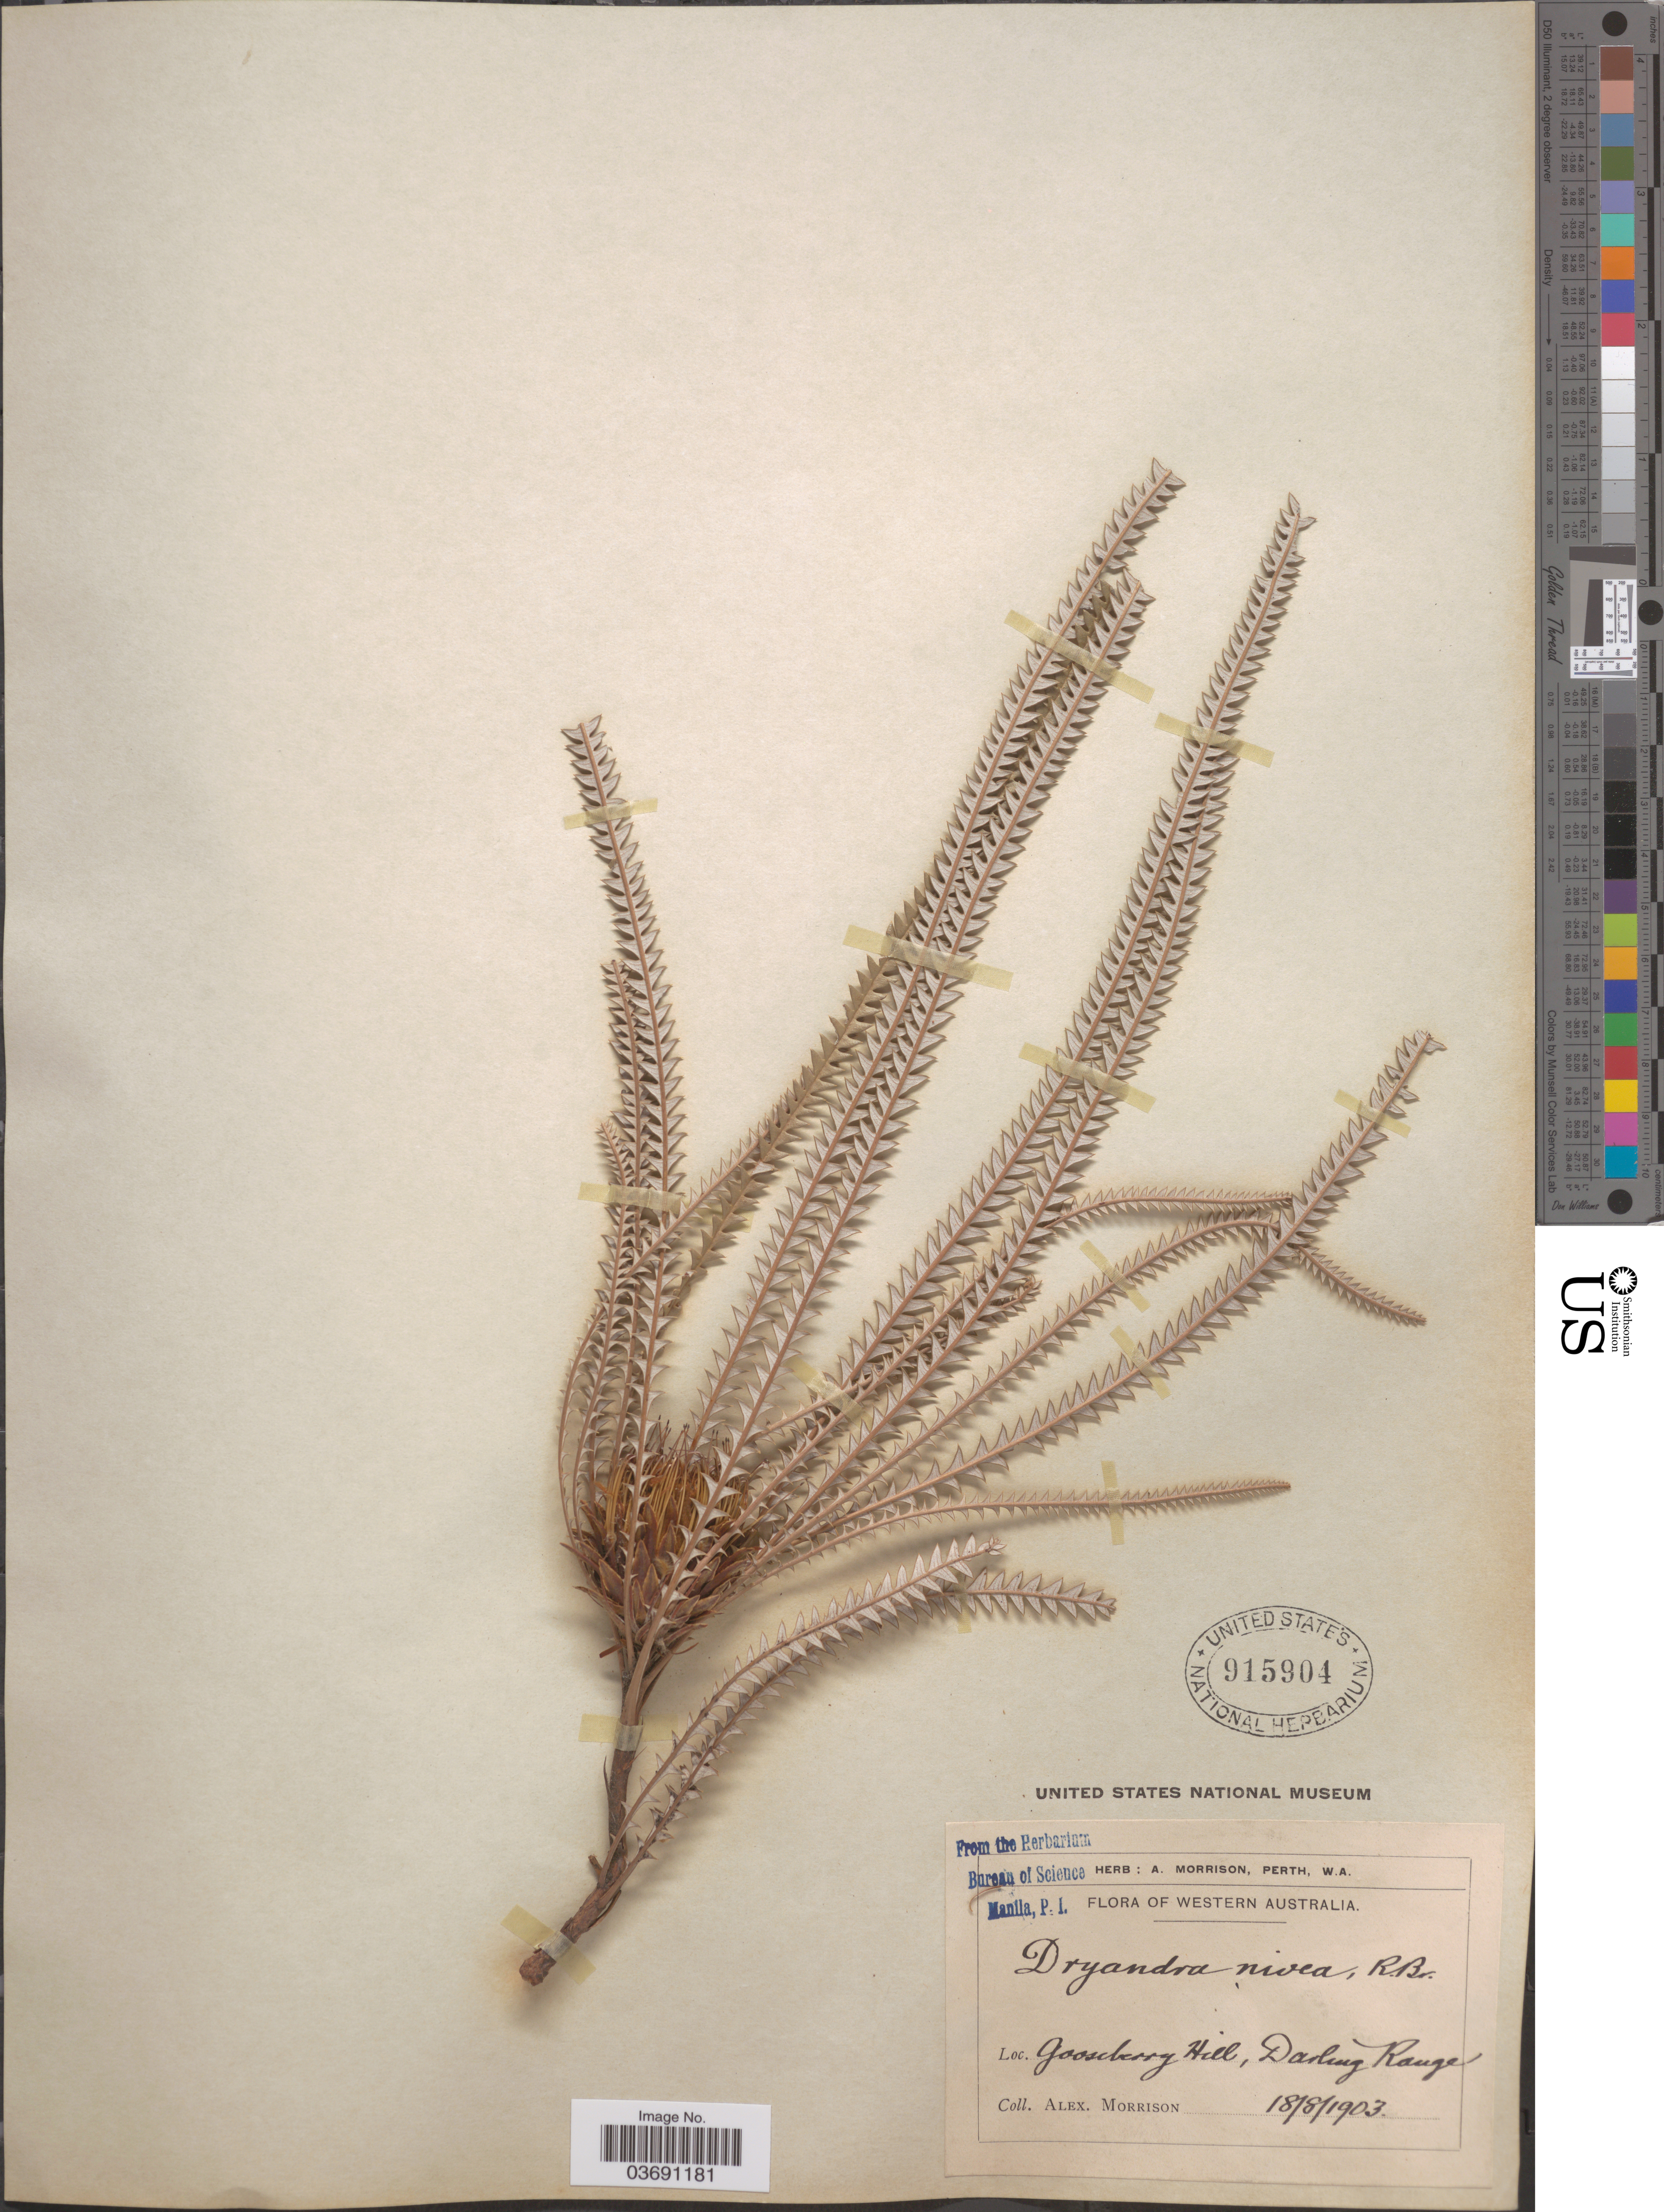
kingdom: Plantae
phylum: Tracheophyta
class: Magnoliopsida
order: Proteales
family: Proteaceae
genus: Dryandra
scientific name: Dryandra nivea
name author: (Labill.) R. Br.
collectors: A. Morrison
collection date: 1903-08-18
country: Australia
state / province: Western Australia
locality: Gooseberry Hill, Darling Range.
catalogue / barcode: US 915904